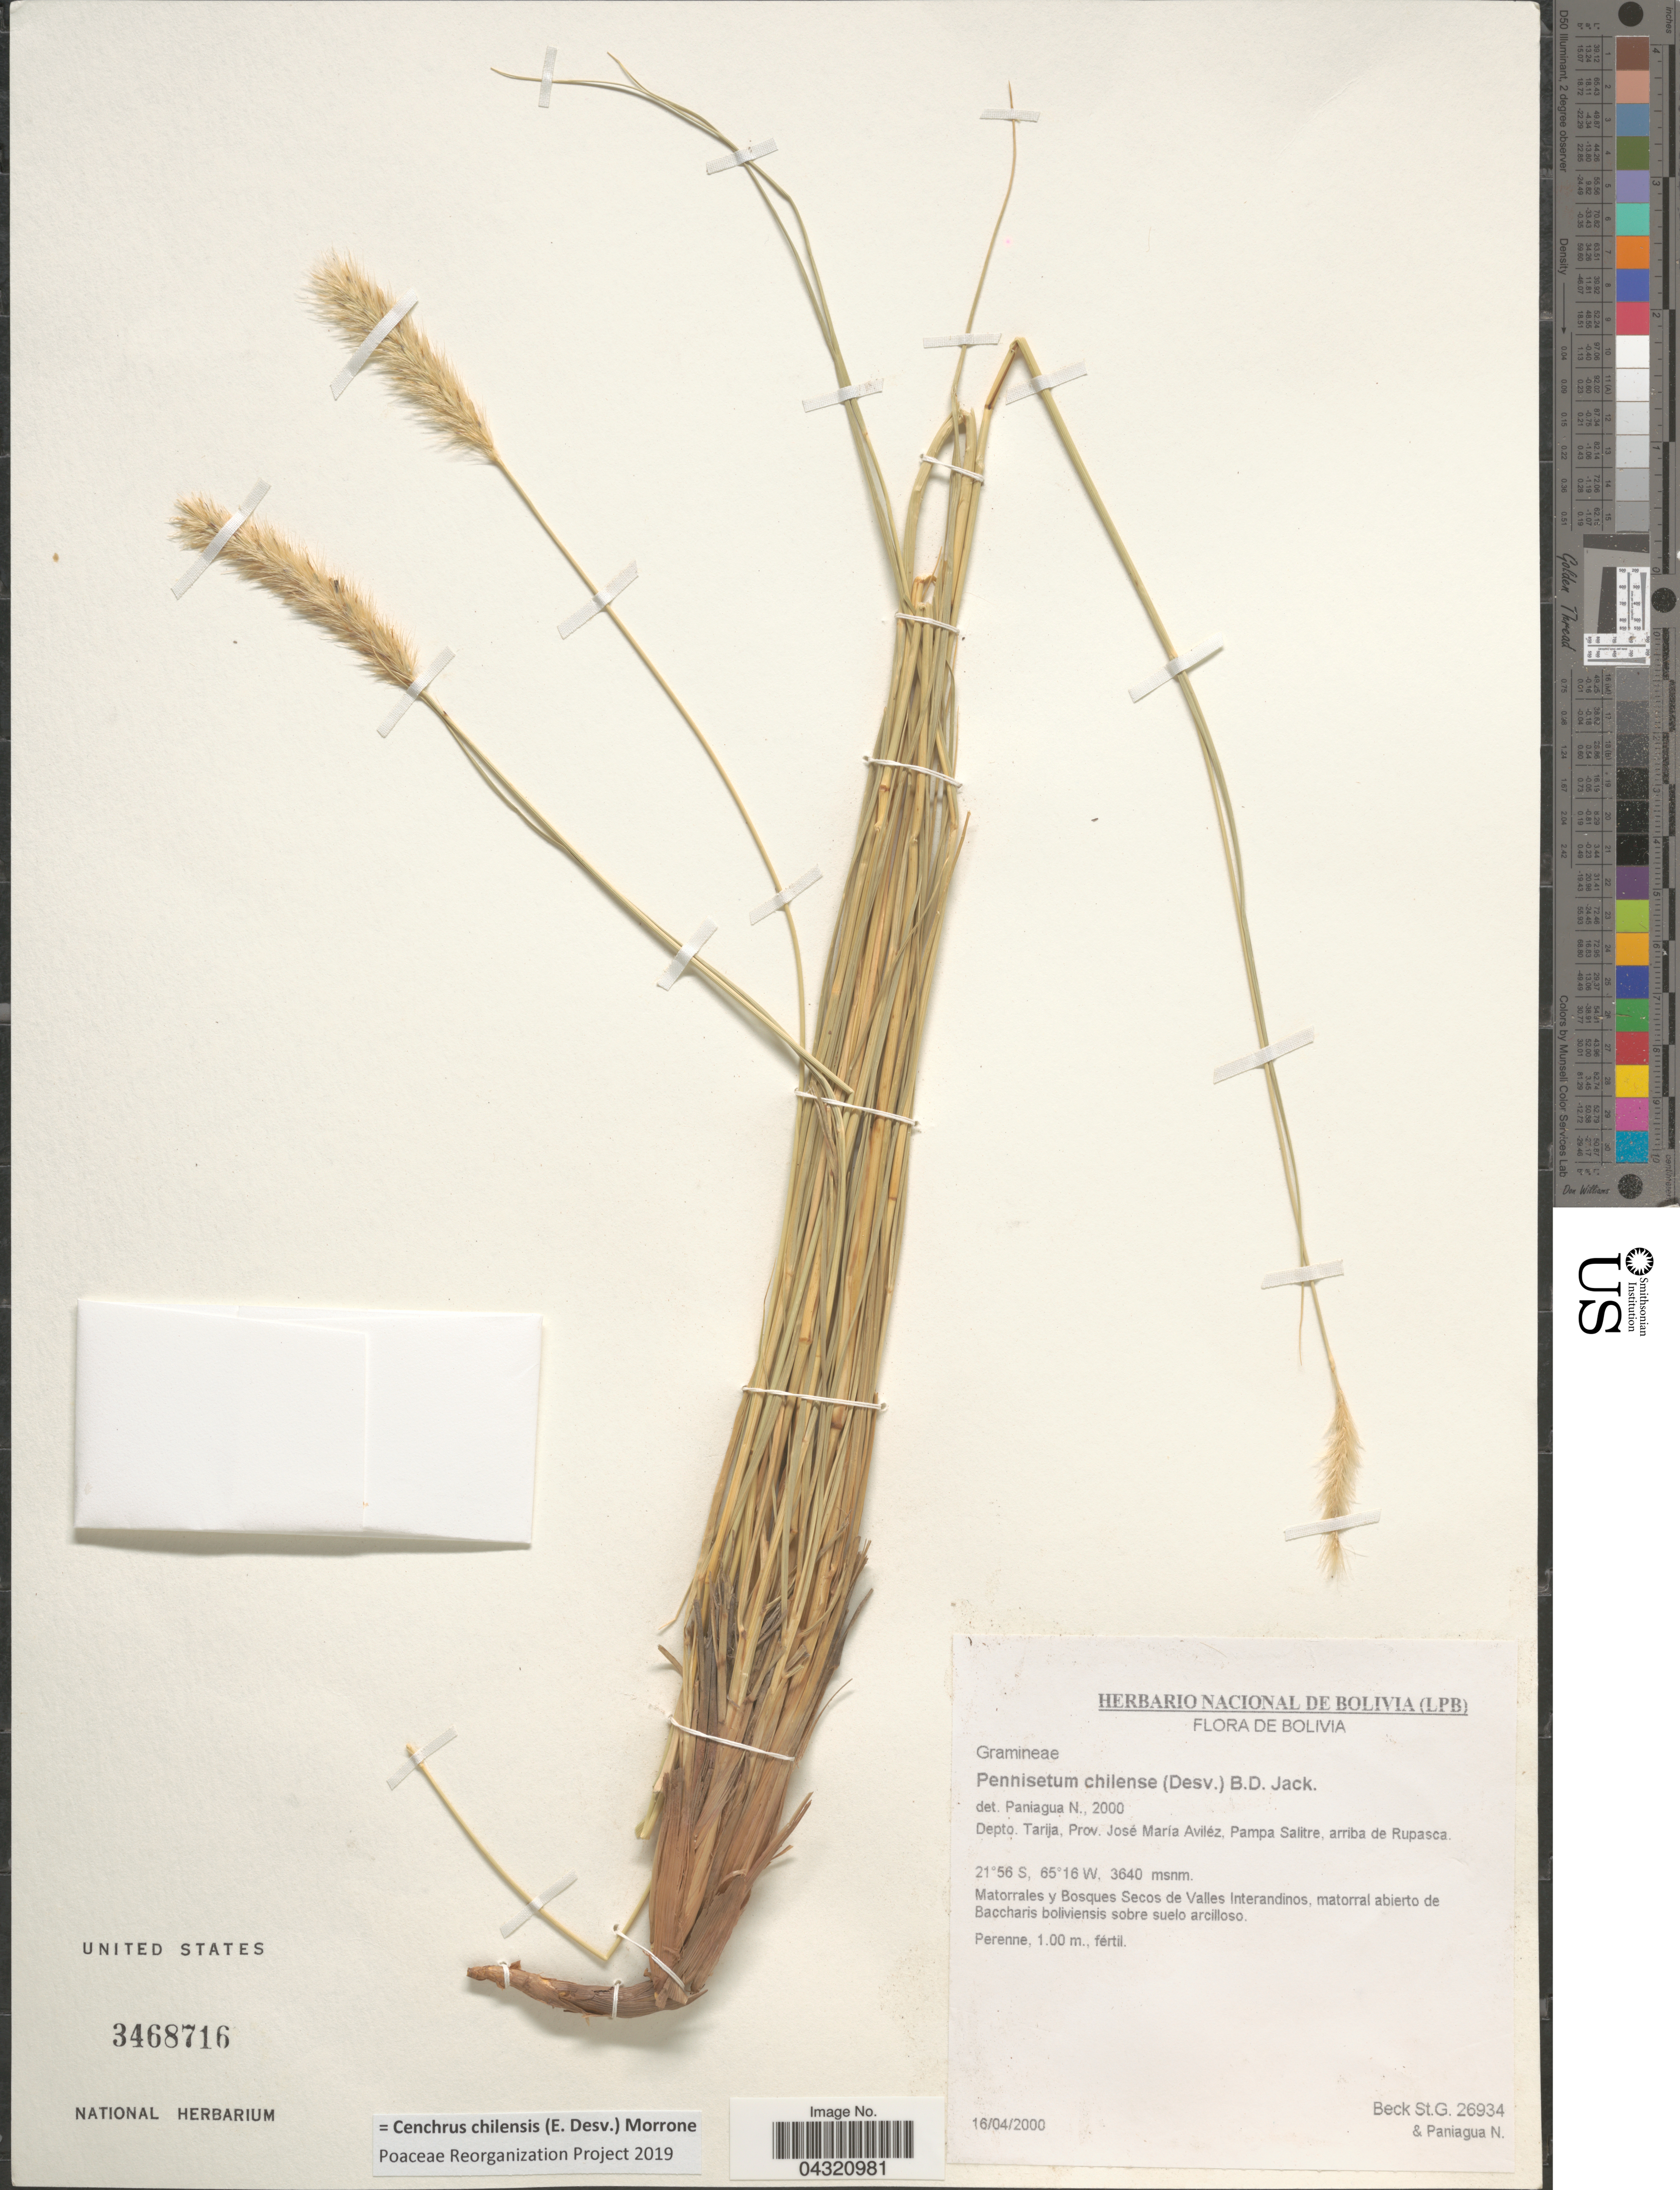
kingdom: Plantae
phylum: Tracheophyta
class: Liliopsida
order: Poales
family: Poaceae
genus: Cenchrus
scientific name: Cenchrus chilensis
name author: (É. Desv.) Morrone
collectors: S. G. Beck & N. Paniagua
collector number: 26934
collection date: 2000-04-16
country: Bolivia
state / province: Tarija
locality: Depto. Tarija, Prov. Jose Maria Aviléz, Pampa Salitre, arriba de Rupasca.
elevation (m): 3640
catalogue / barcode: US 3468716